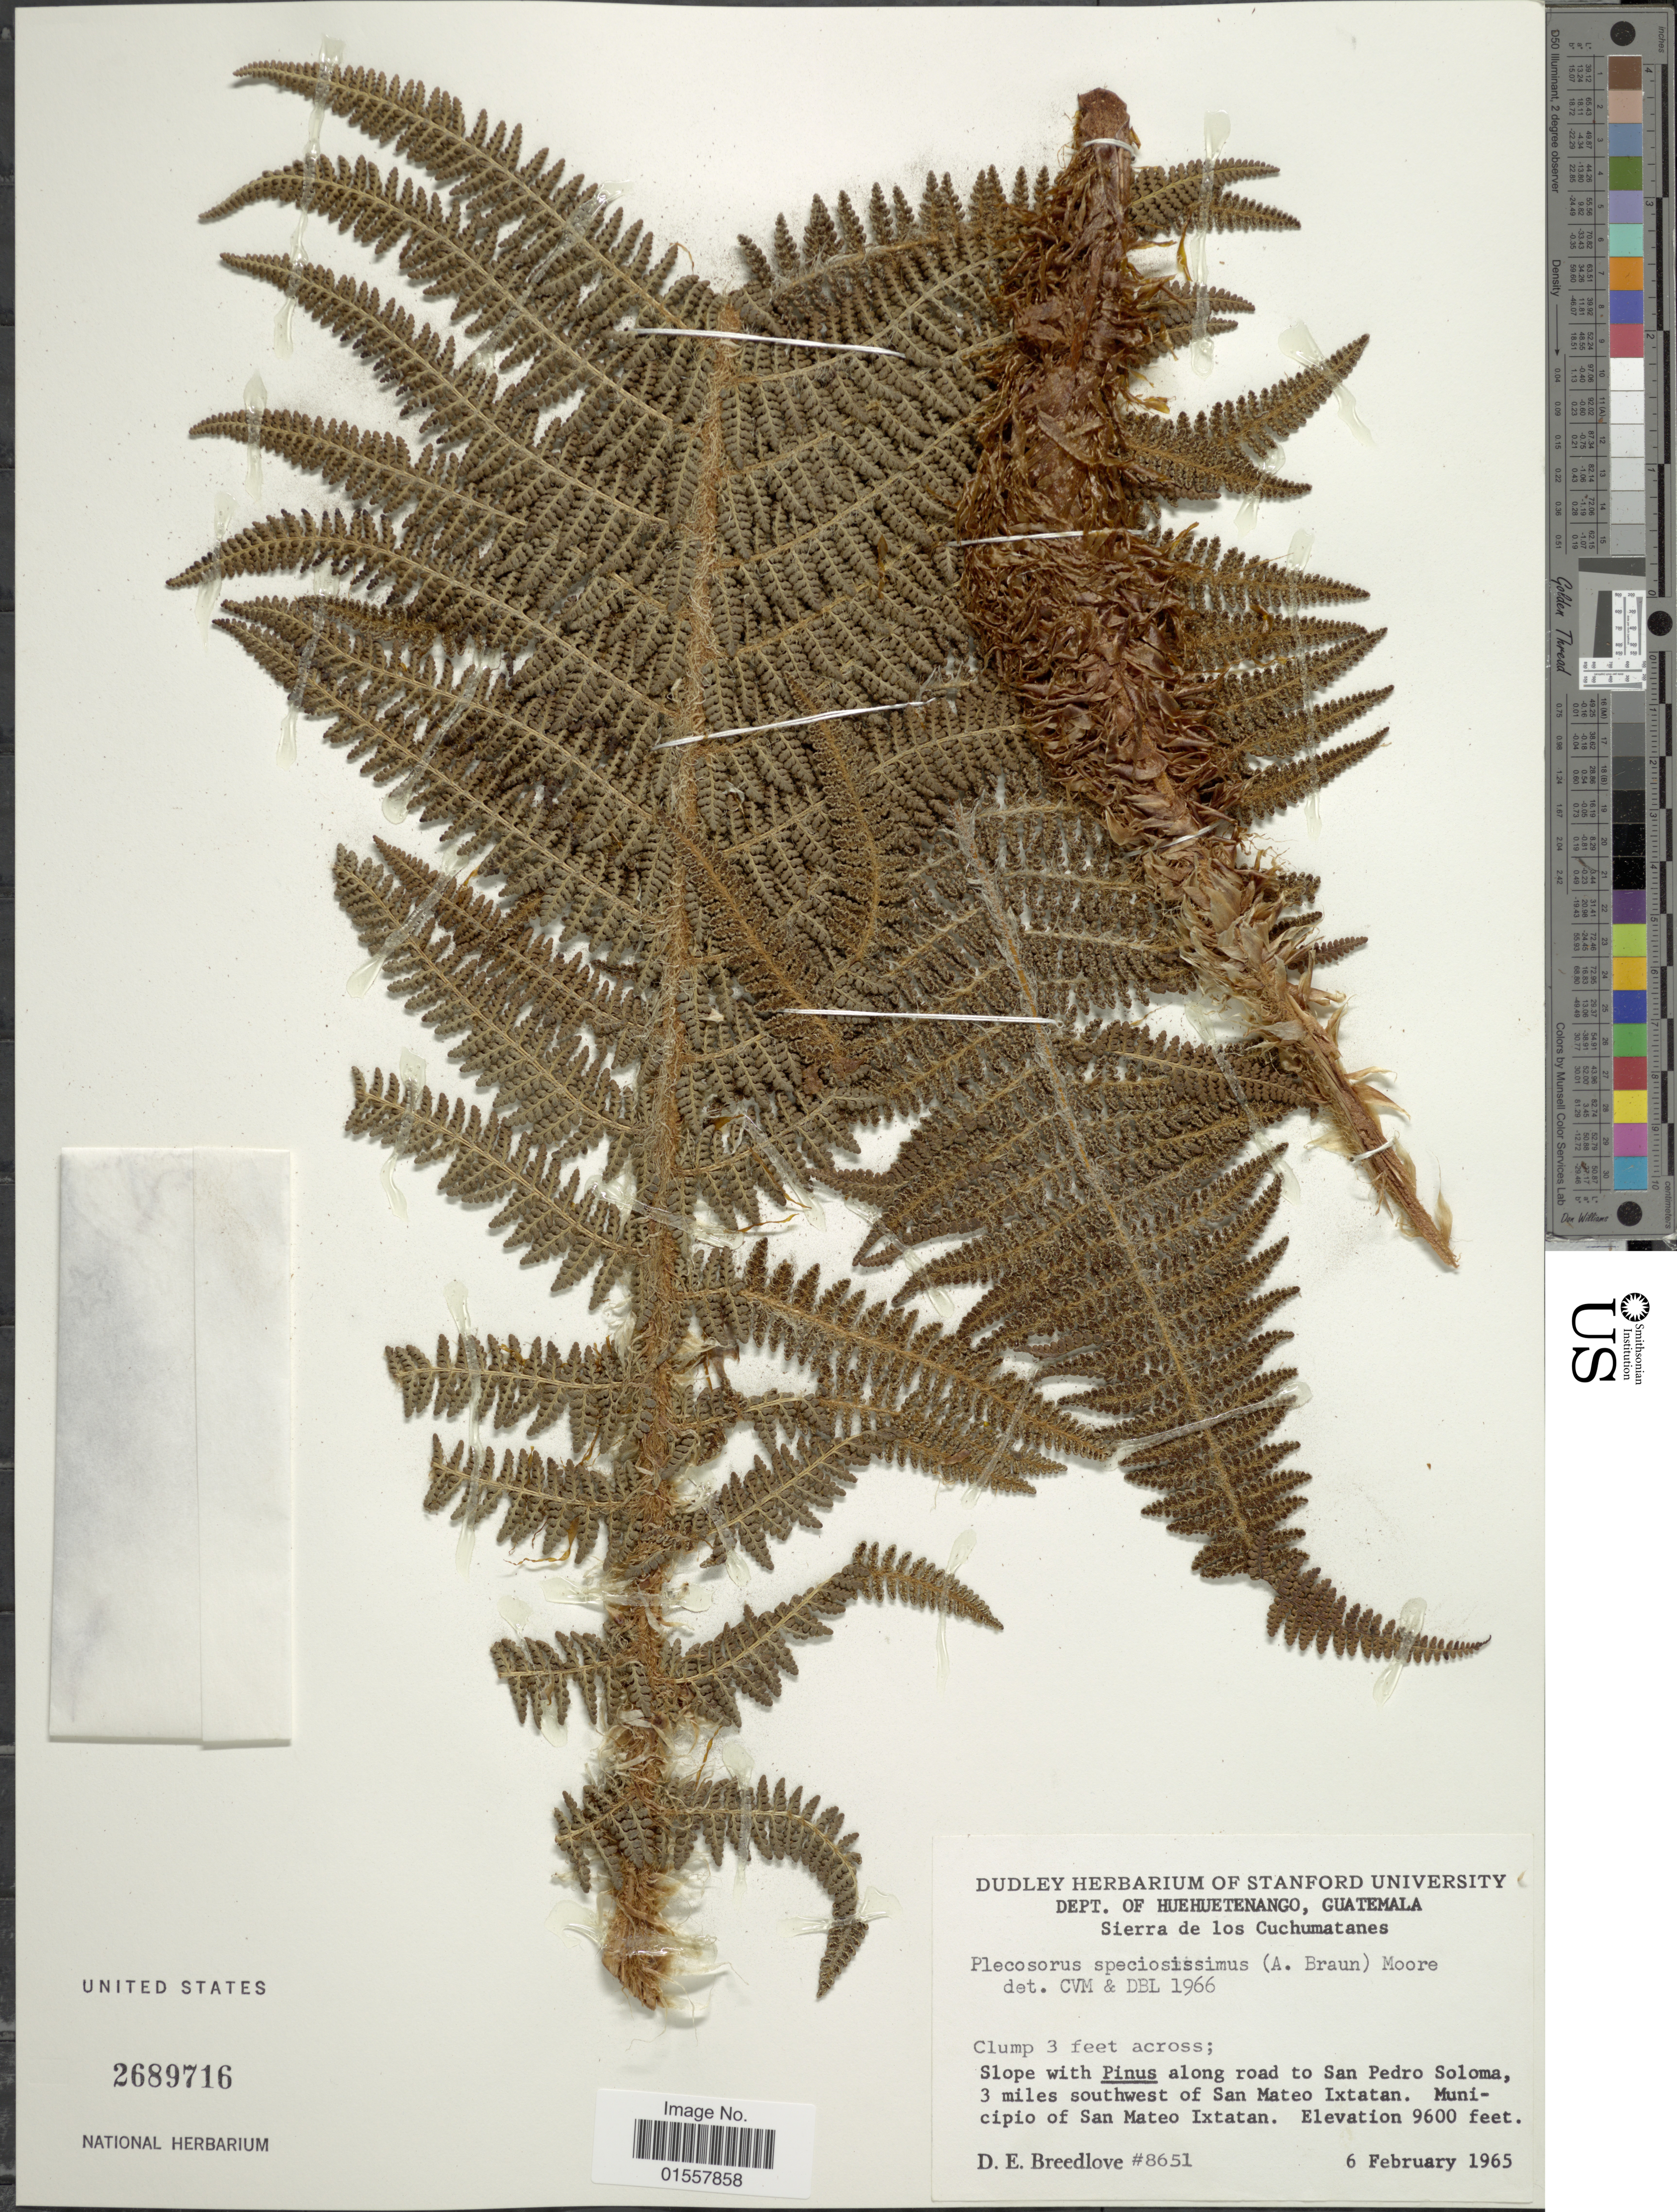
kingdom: Plantae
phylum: Tracheophyta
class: Polypodiopsida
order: Polypodiales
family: Dryopteridaceae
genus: Polystichum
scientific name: Polystichum speciosissimum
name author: (A. Braun ex Kunze) Copel.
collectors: D. E. Breedlove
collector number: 8651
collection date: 1965-02-06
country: Guatemala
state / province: Huehuetenango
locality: Dept. of Huehuetenango, Sierra de los Cuchumatanes, along road to San Pedro Soloma, 3 miles southwest of San Mateo Ixtatan, Municipio of San Mateo Ixatatan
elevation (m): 2926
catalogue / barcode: US 2689716